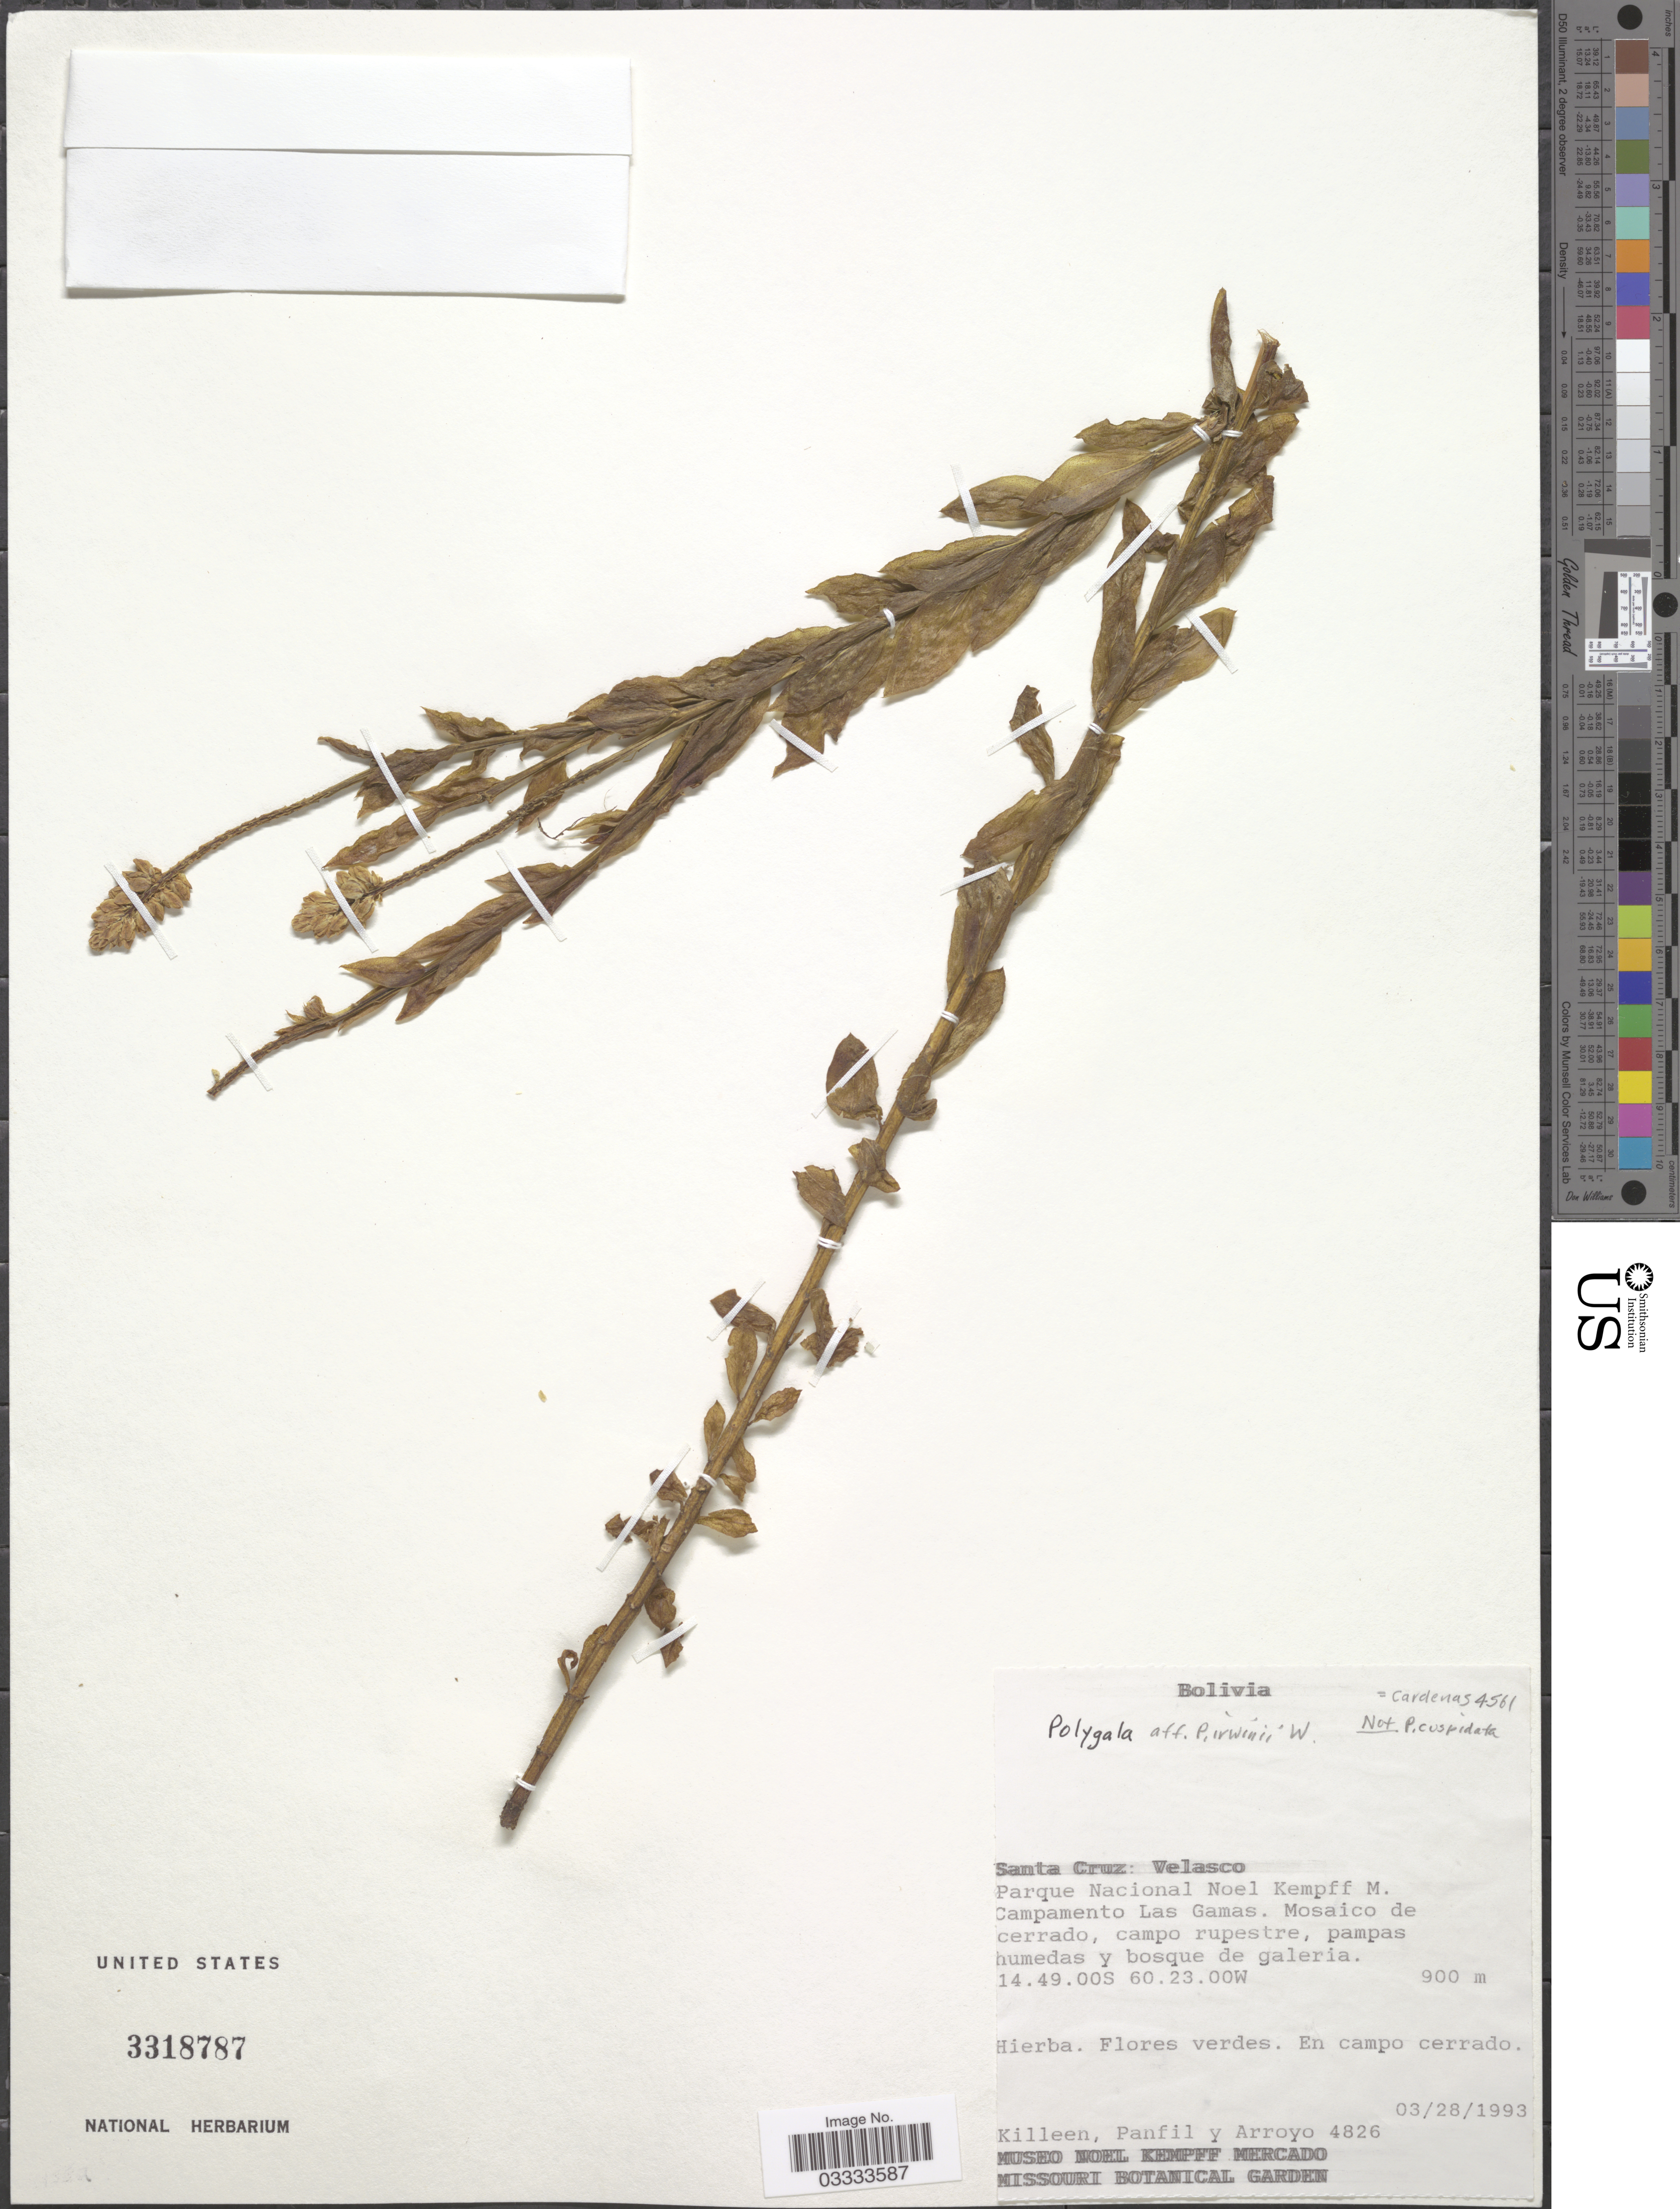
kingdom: Plantae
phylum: Tracheophyta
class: Magnoliopsida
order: Fabales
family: Polygalaceae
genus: Polygala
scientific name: Polygala irwinii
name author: Wurdack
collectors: Killeen, --, -- Panfil & Arroyo, --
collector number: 4826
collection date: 1993-03-28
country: Bolivia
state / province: Santa Cruz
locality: Velasco. Parque Nacional Noel Kempff M. Campamento Las Gamas. Mosaico de cerrado, campo rupestre.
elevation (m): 900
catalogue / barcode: US 3318787